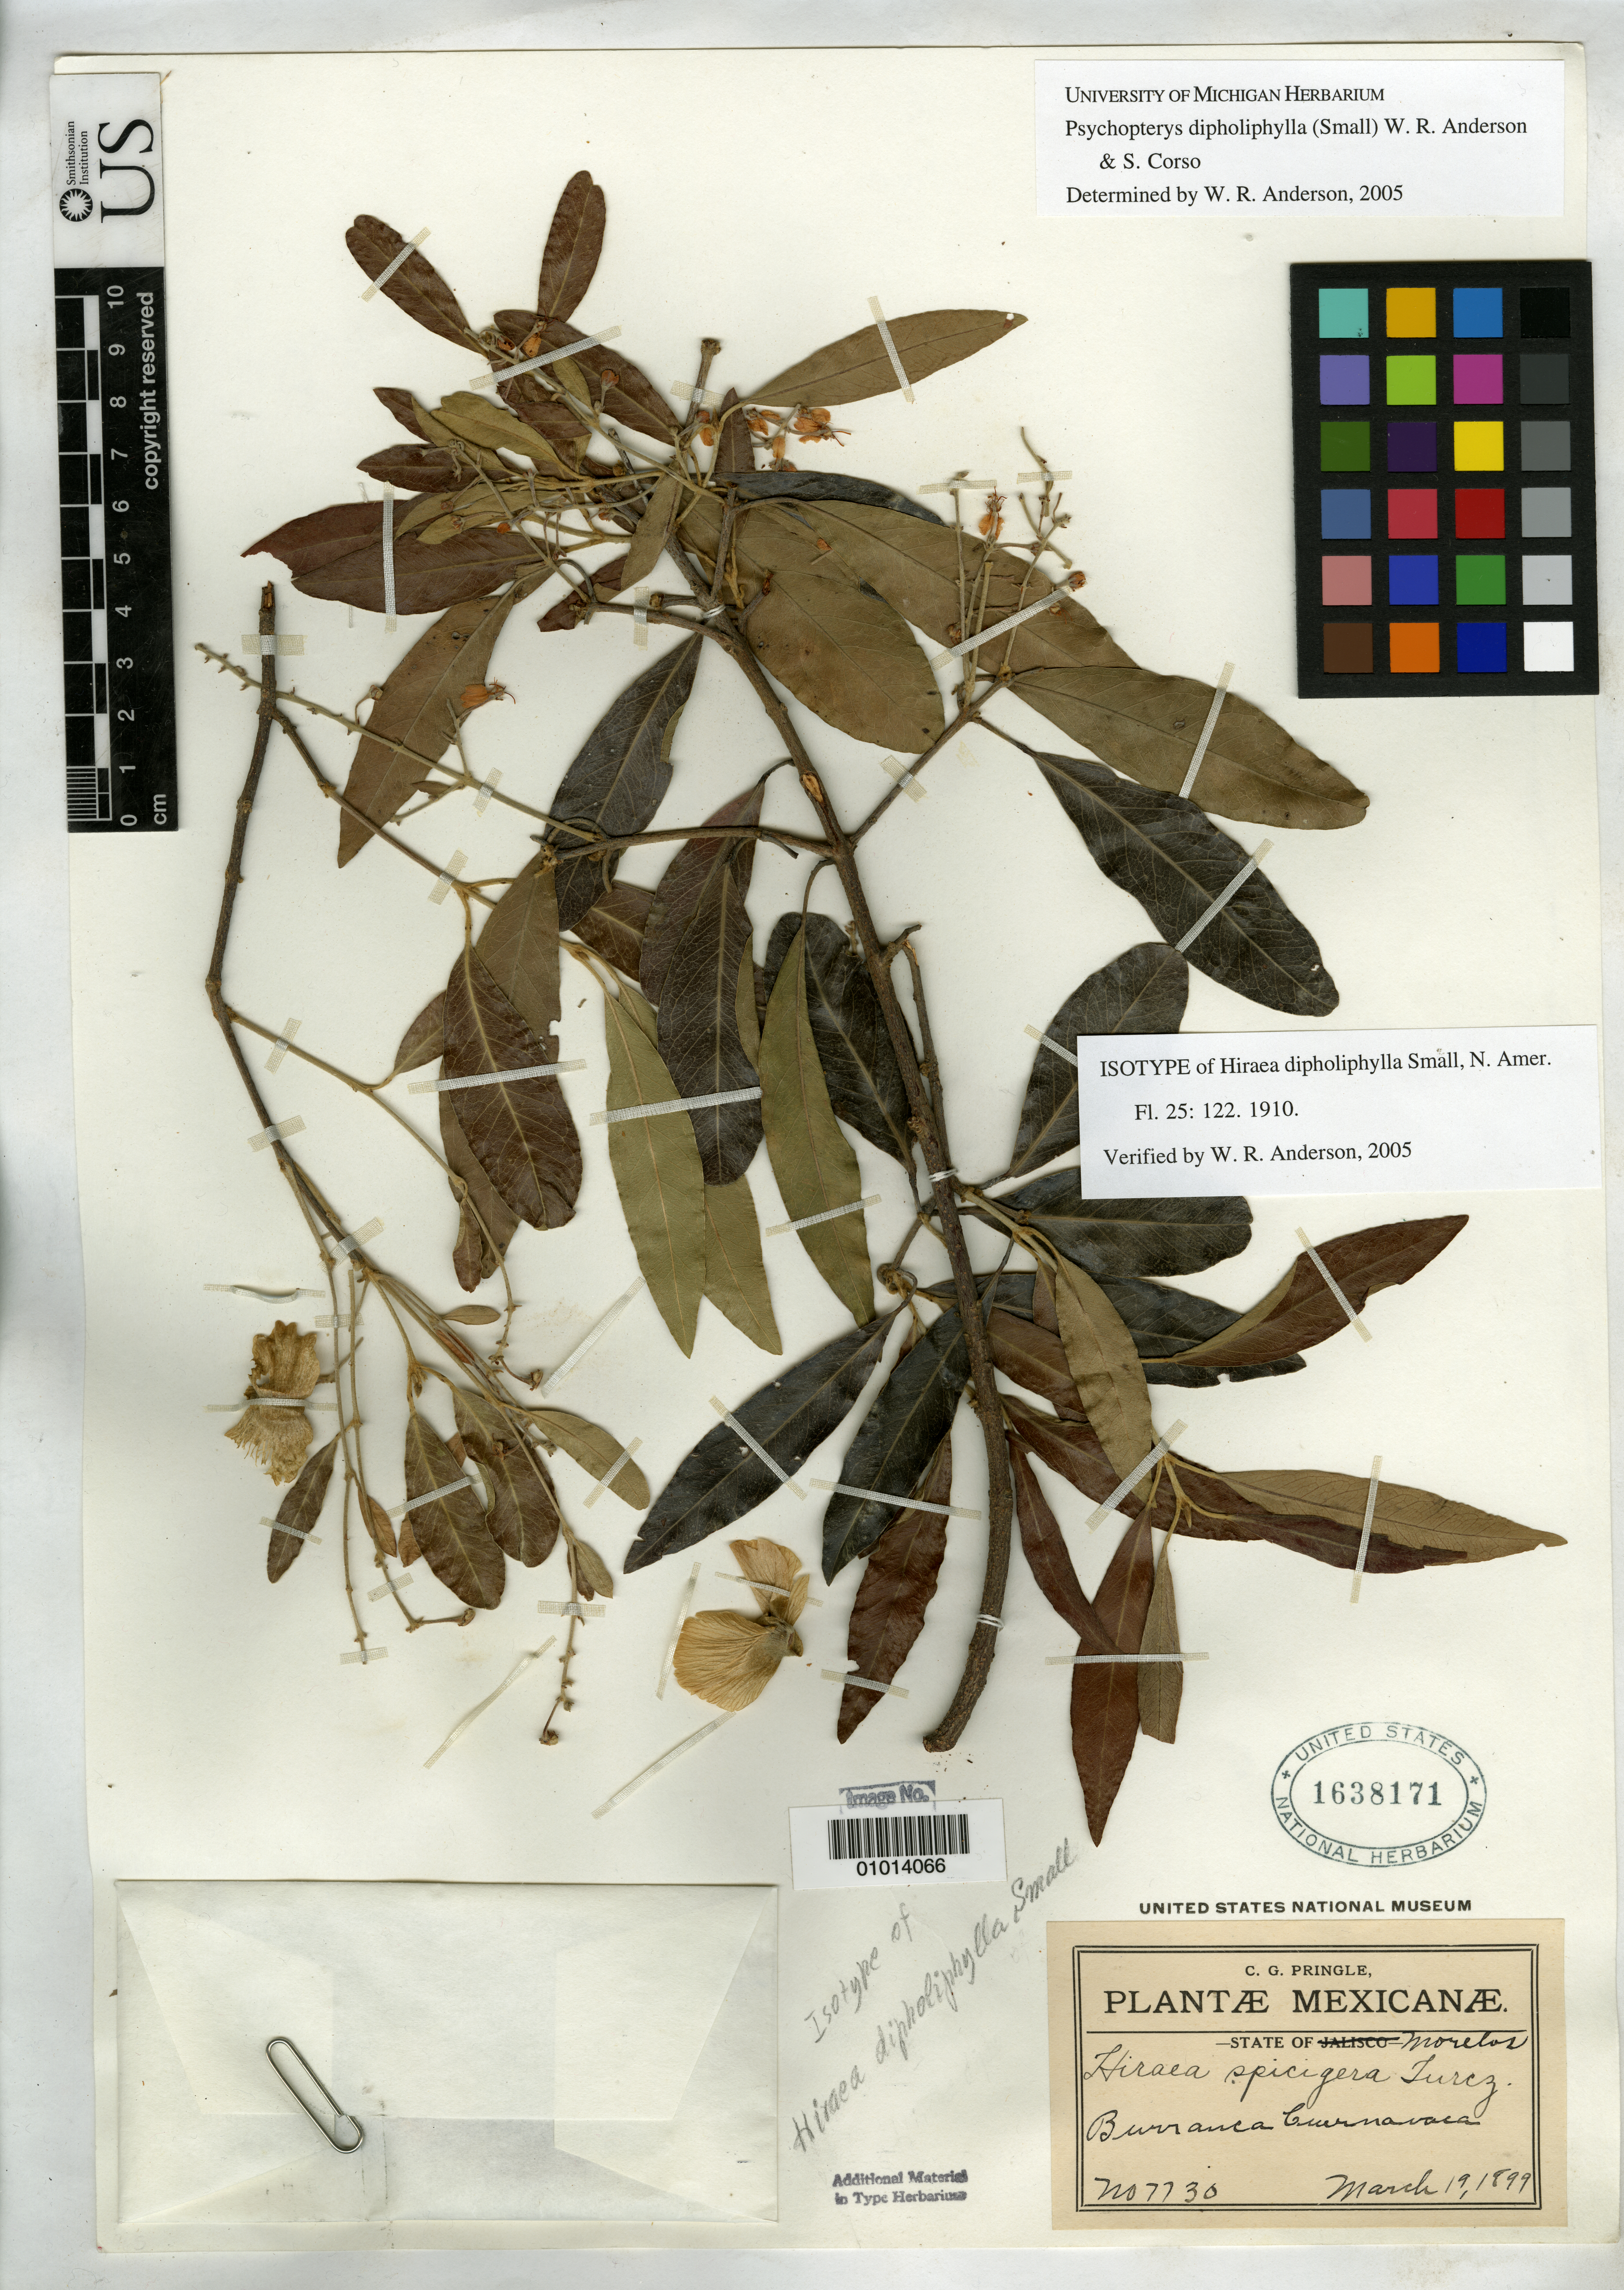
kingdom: Plantae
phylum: Tracheophyta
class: Magnoliopsida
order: Malpighiales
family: Malpighiaceae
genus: Hiraea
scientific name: Hiraea dipholiphylla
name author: Small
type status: Isotype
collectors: C. G. Pringle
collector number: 7730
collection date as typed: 19 Mar 1899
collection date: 1899-03-19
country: Mexico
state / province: Morelos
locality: Near Cuernavaca.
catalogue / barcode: US 1638171